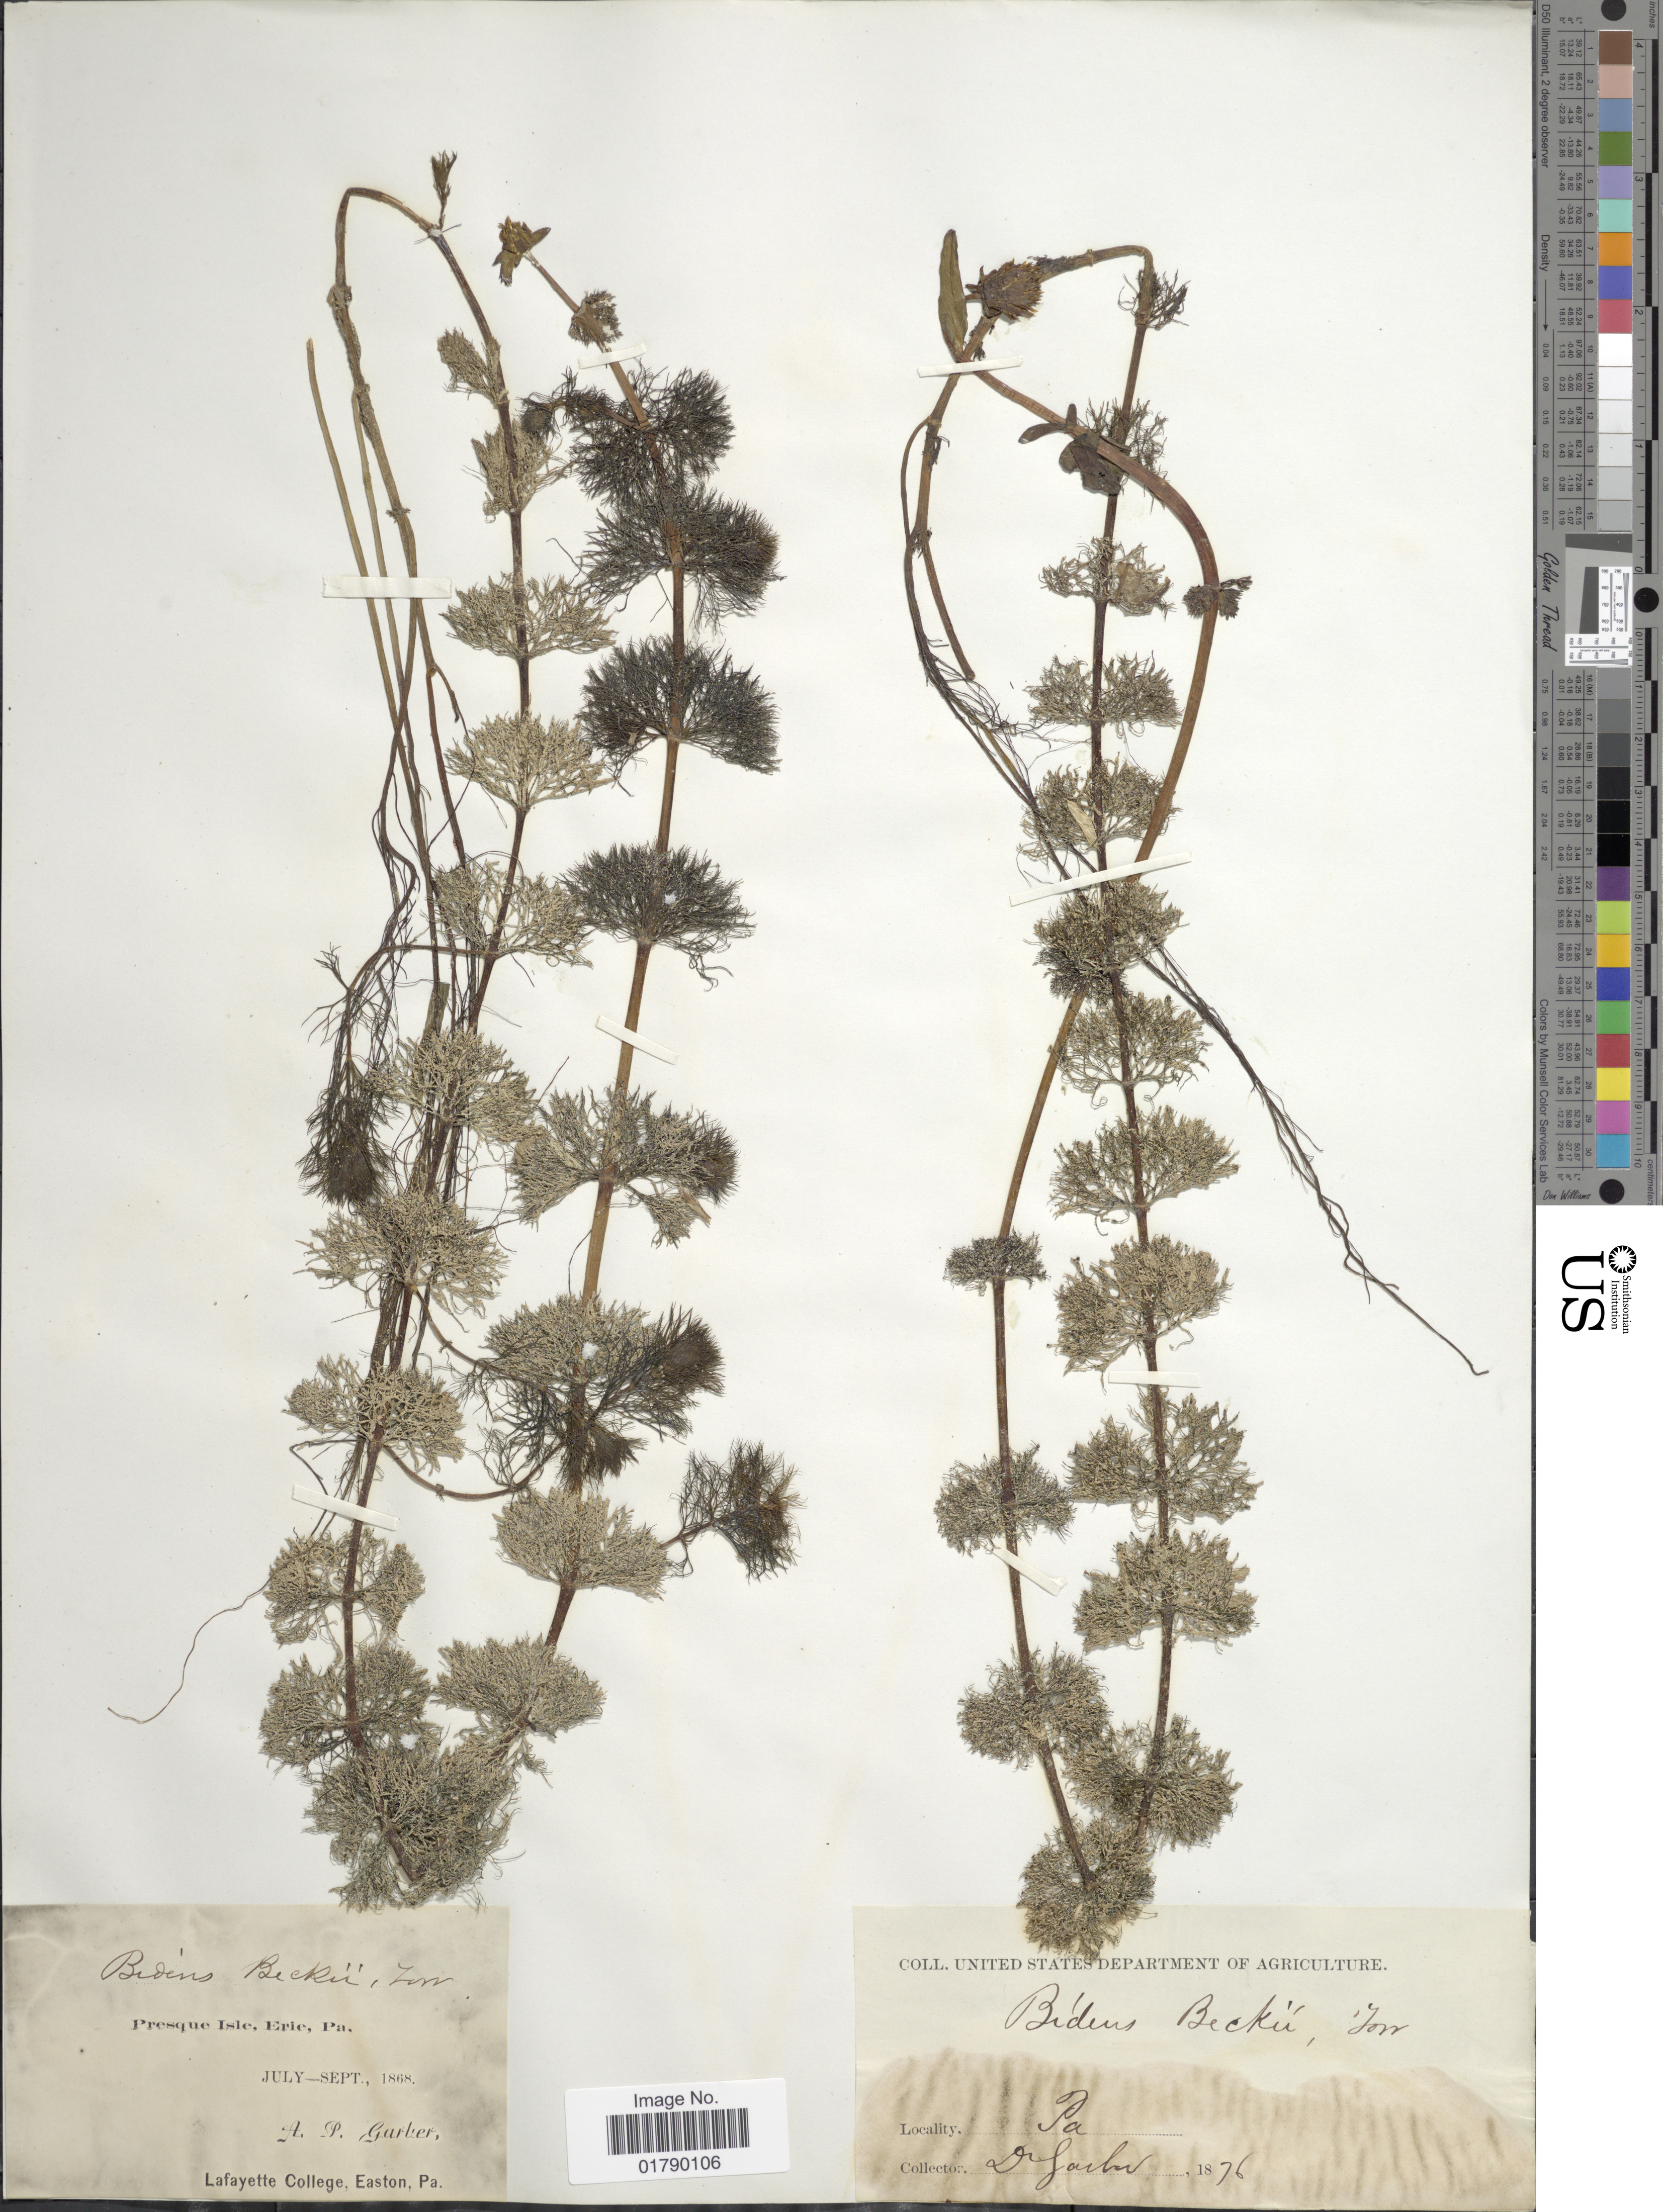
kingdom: Plantae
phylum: Tracheophyta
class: Magnoliopsida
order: Asterales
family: Asteraceae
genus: Megalodonta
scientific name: Megalodonta sp.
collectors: A. P. Garber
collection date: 1876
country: United States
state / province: Pennsylvania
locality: Presque Isle, Erie